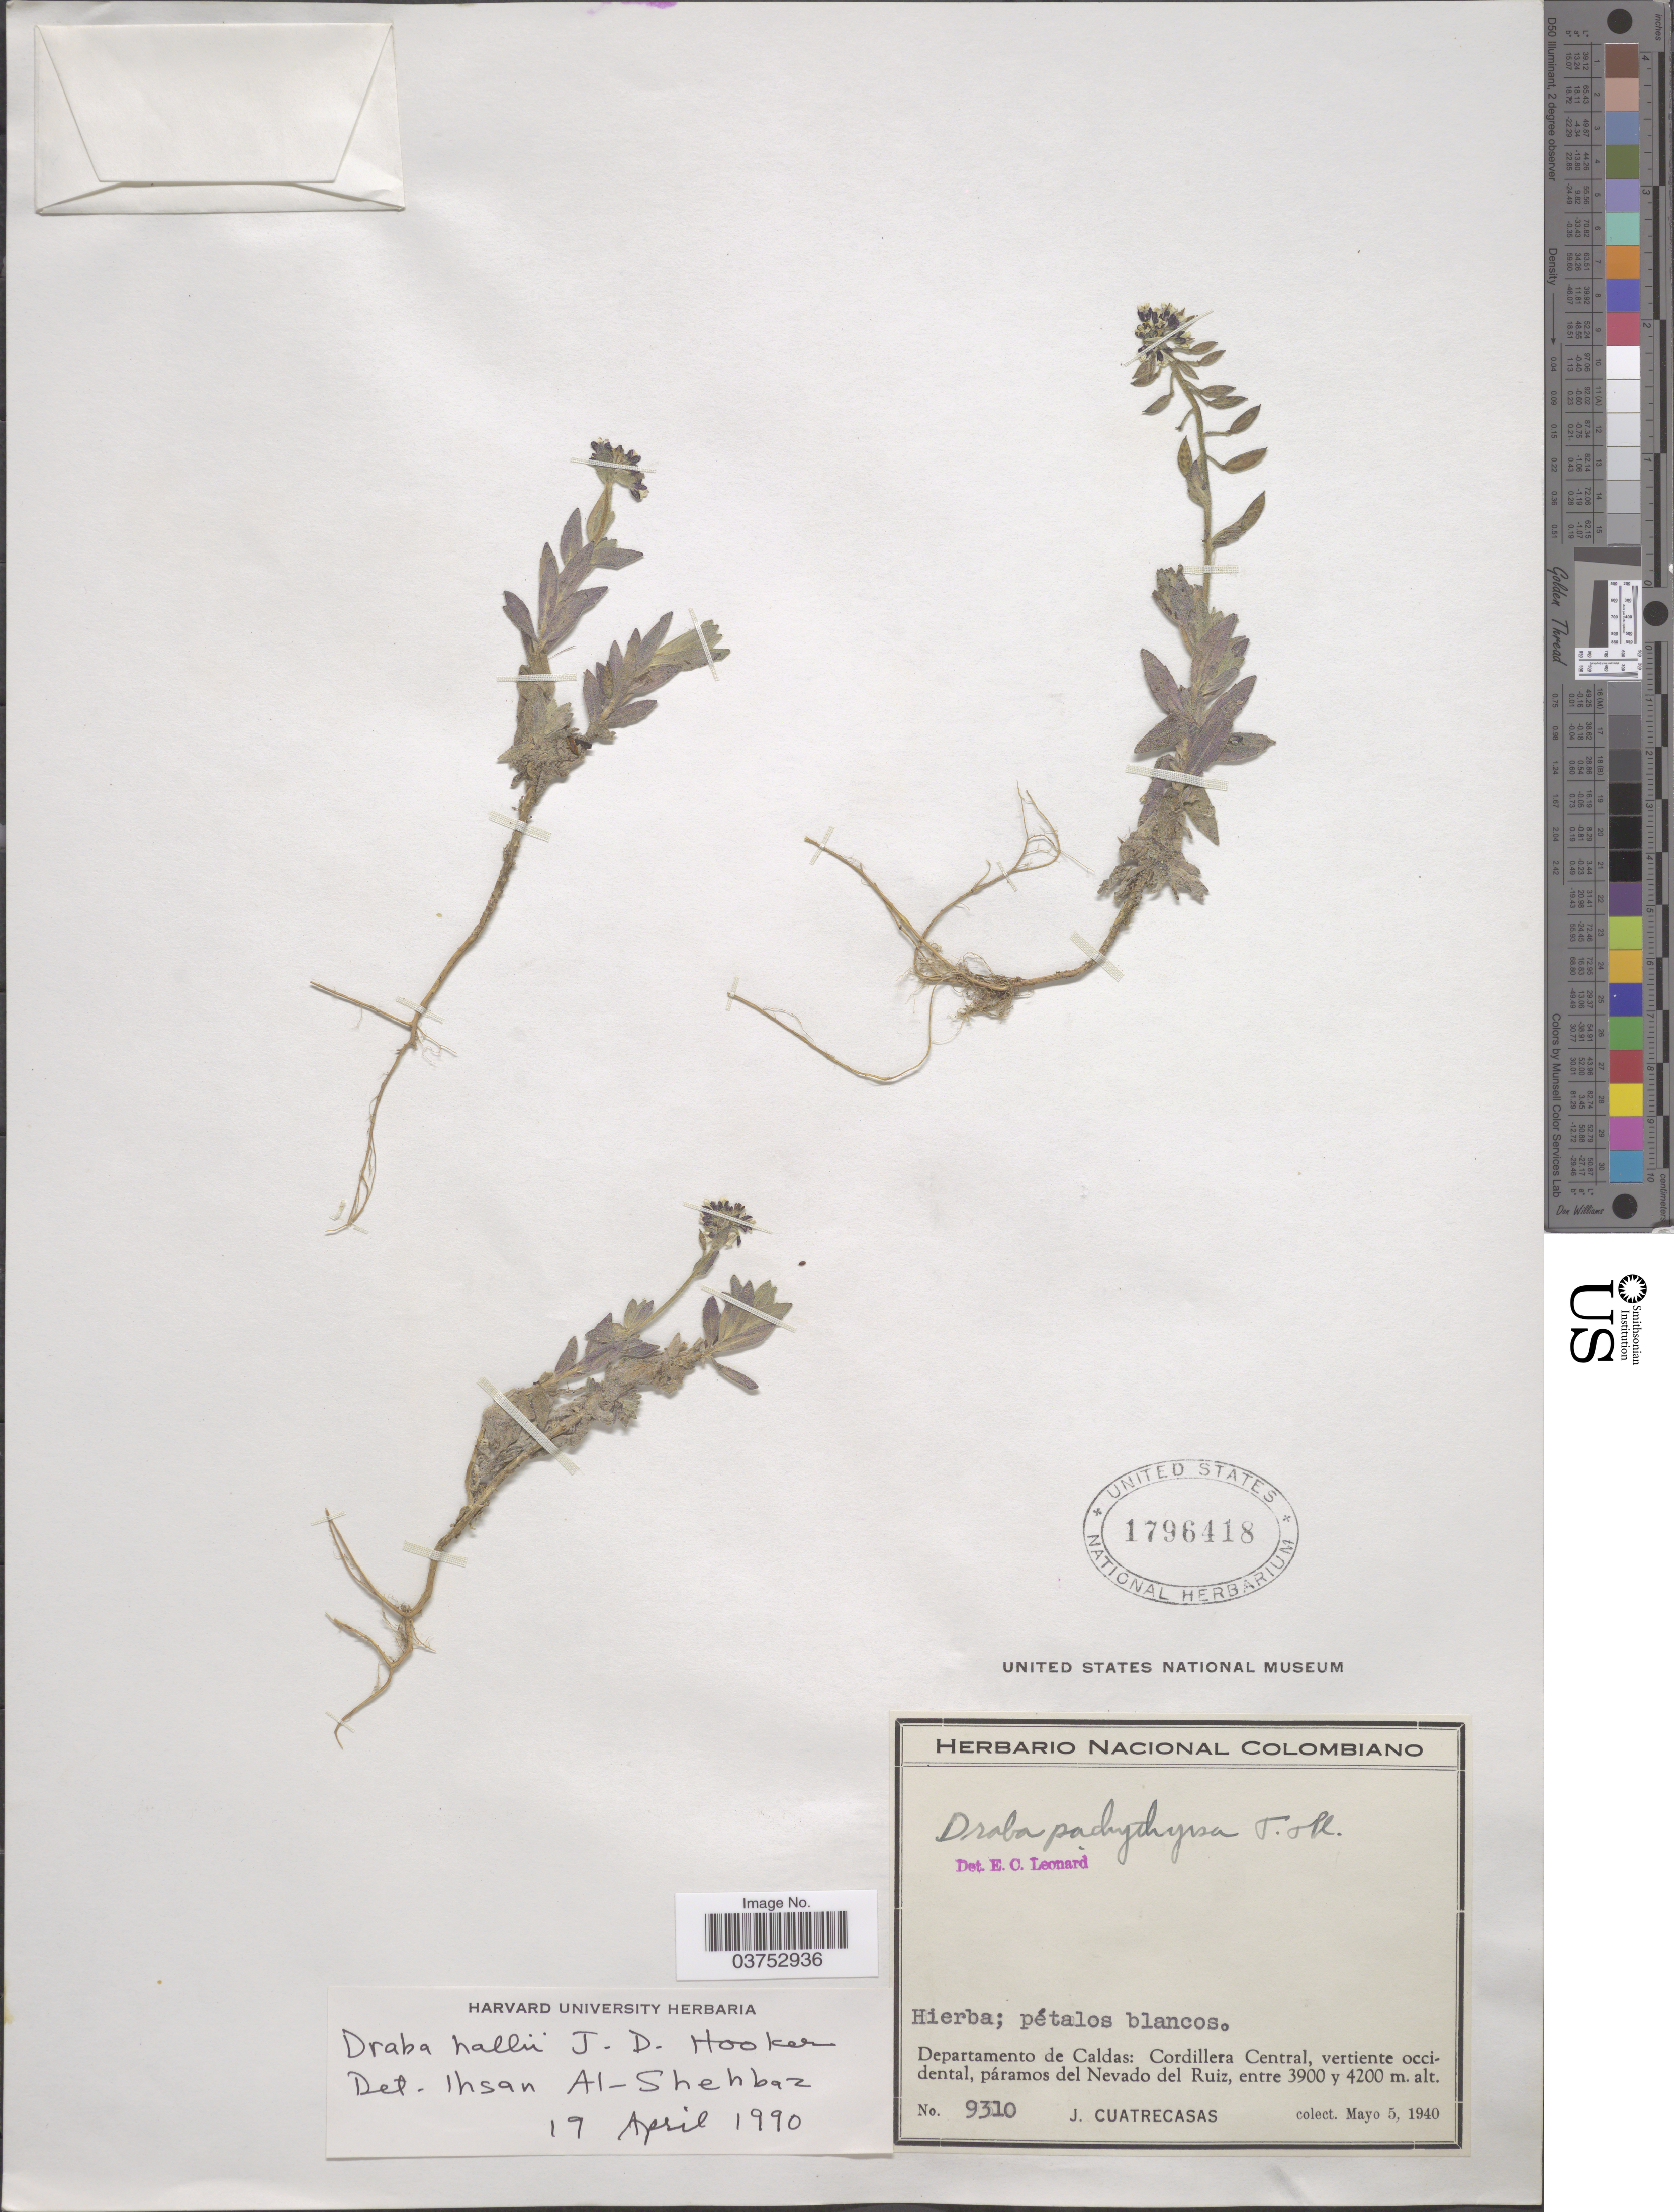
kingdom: Plantae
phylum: Tracheophyta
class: Magnoliopsida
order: Brassicales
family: Brassicaceae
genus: Draba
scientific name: Draba hallii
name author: (A. Gray) Hook. f.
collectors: J. Cuatrecasas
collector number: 9310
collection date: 1940-05-05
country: Colombia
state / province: Caldas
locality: Departamento de Caldas: Cordillera Central, vertiente occidental, páramos del Nevado del Ruiz.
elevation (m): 3900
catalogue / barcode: US 1796418